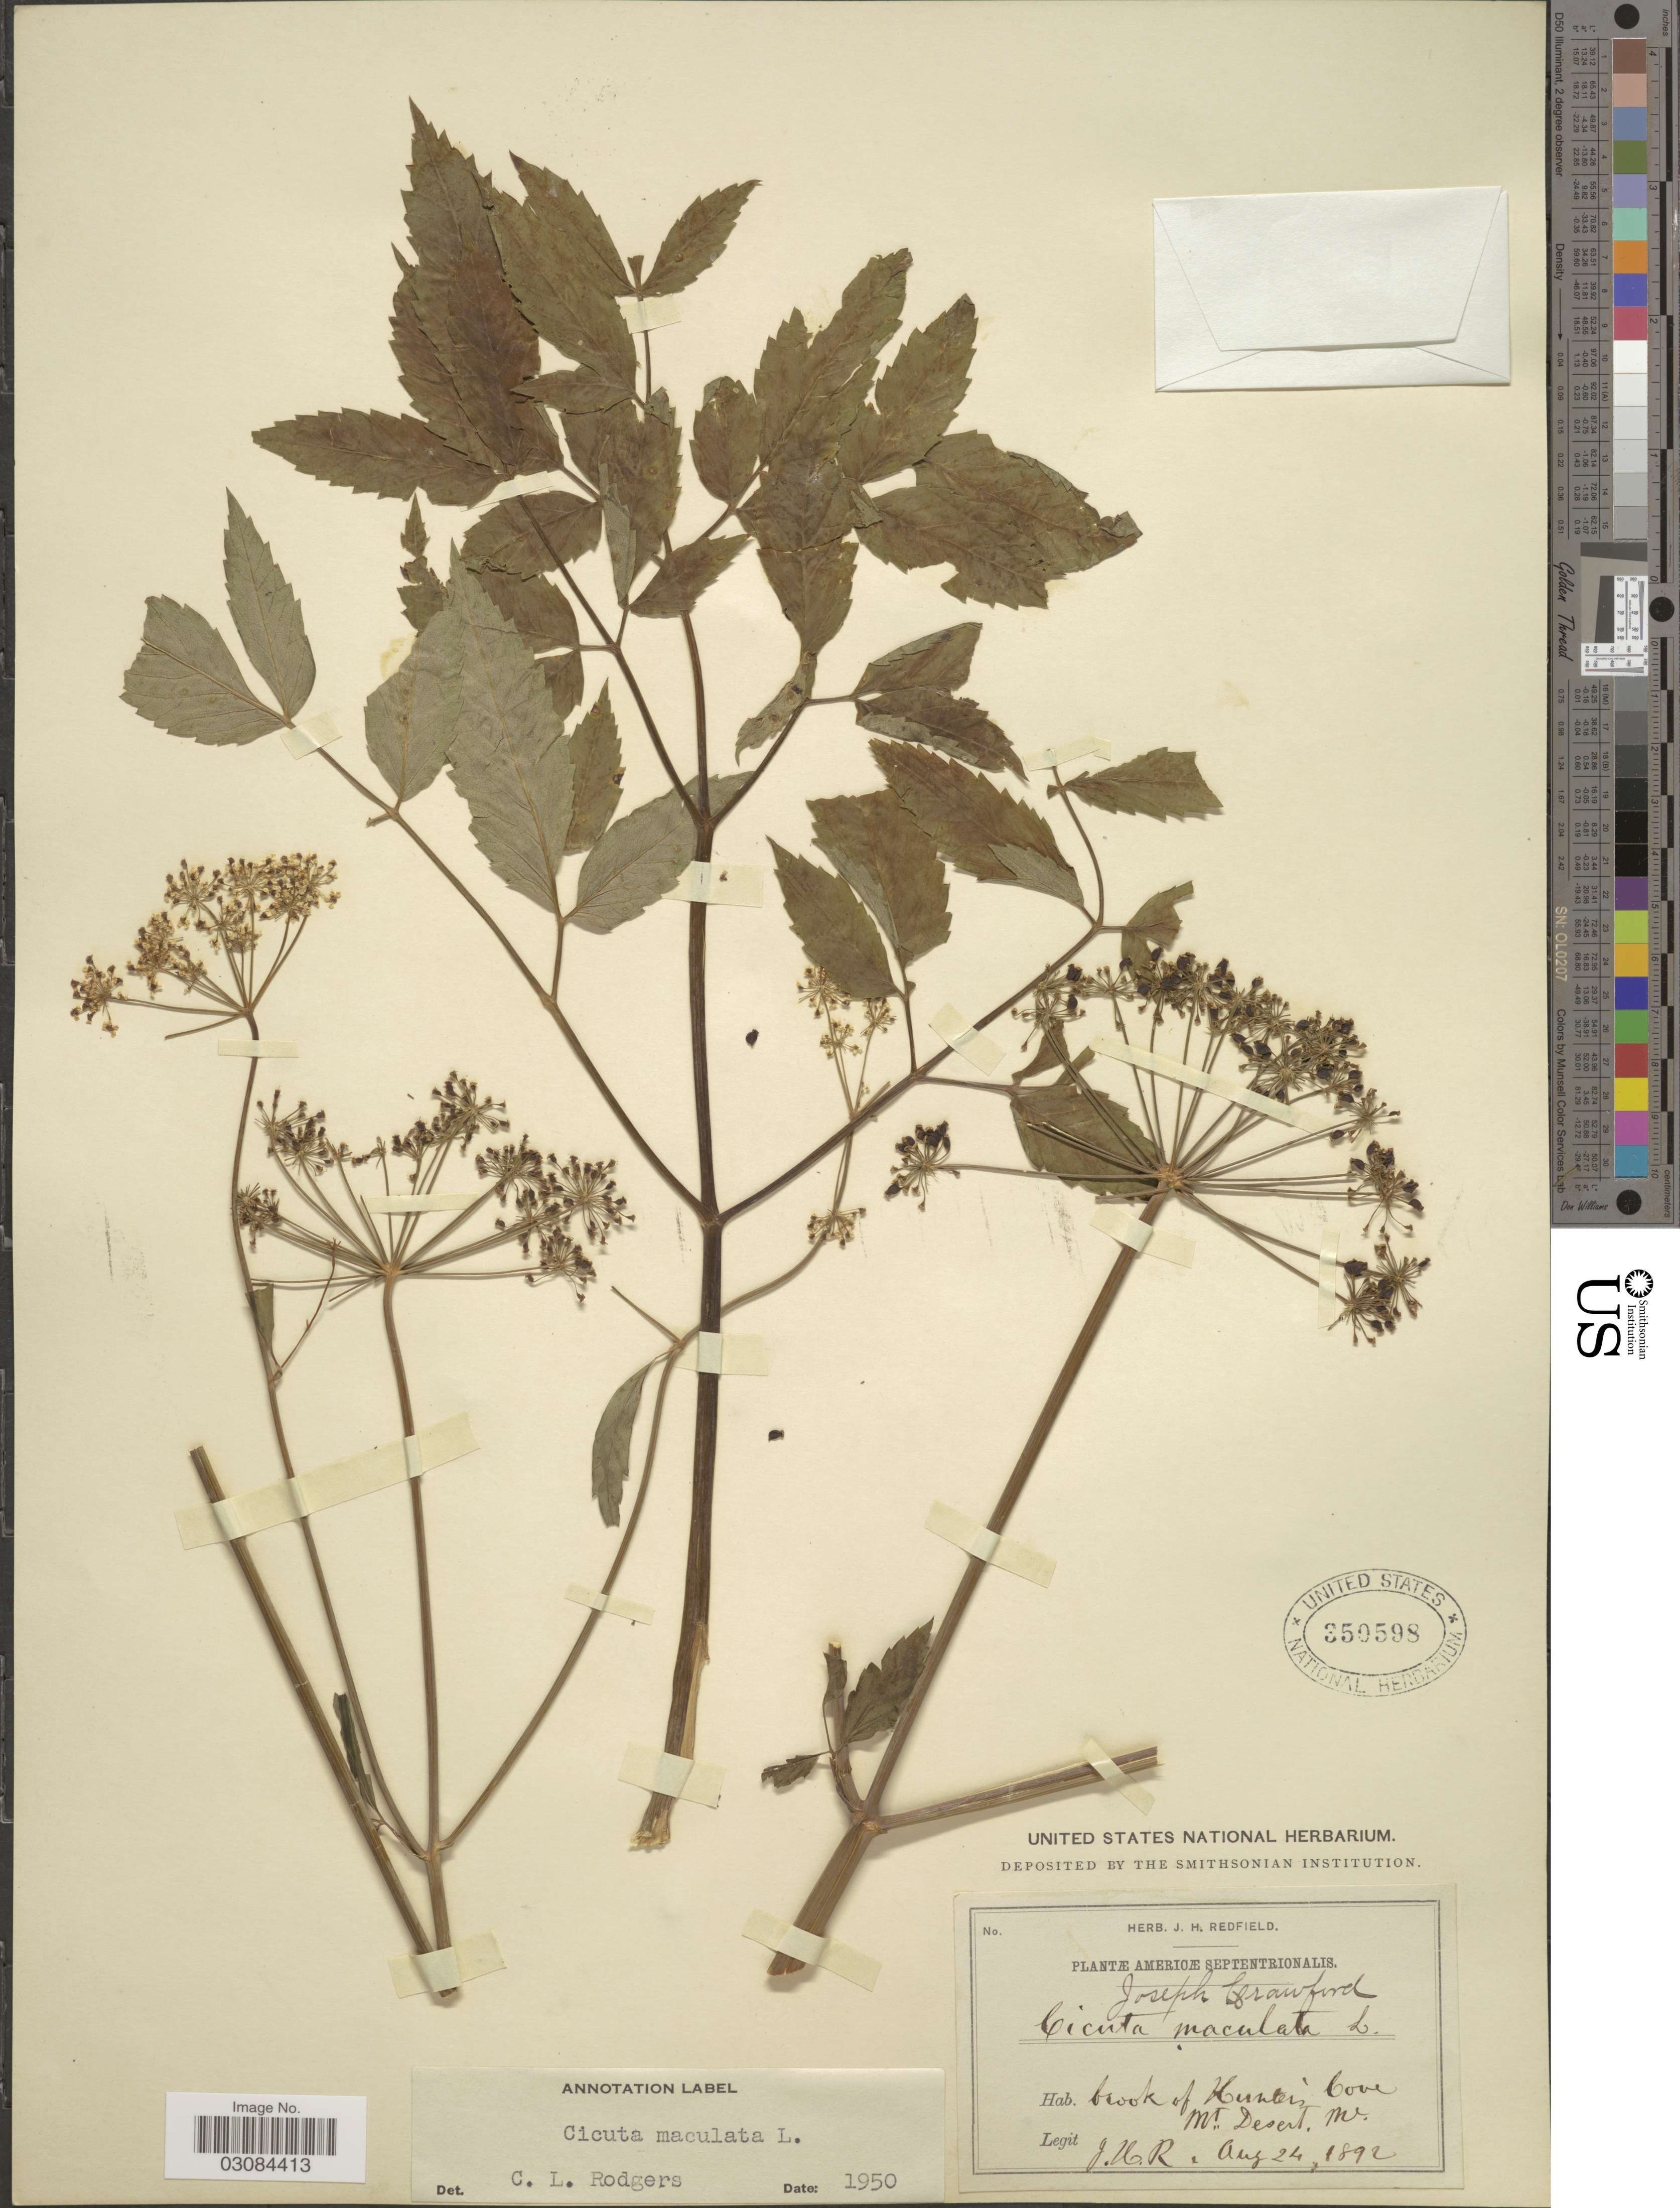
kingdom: Plantae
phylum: Tracheophyta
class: Magnoliopsida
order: Apiales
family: Apiaceae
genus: Cicuta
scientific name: Cicuta maculata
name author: L.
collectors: J. Redfield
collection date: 1892-08-24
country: United States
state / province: Maine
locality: Brook of Hunter's Cove Mt. Desert. Me. Americæ Septentrionalis.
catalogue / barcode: US 350598